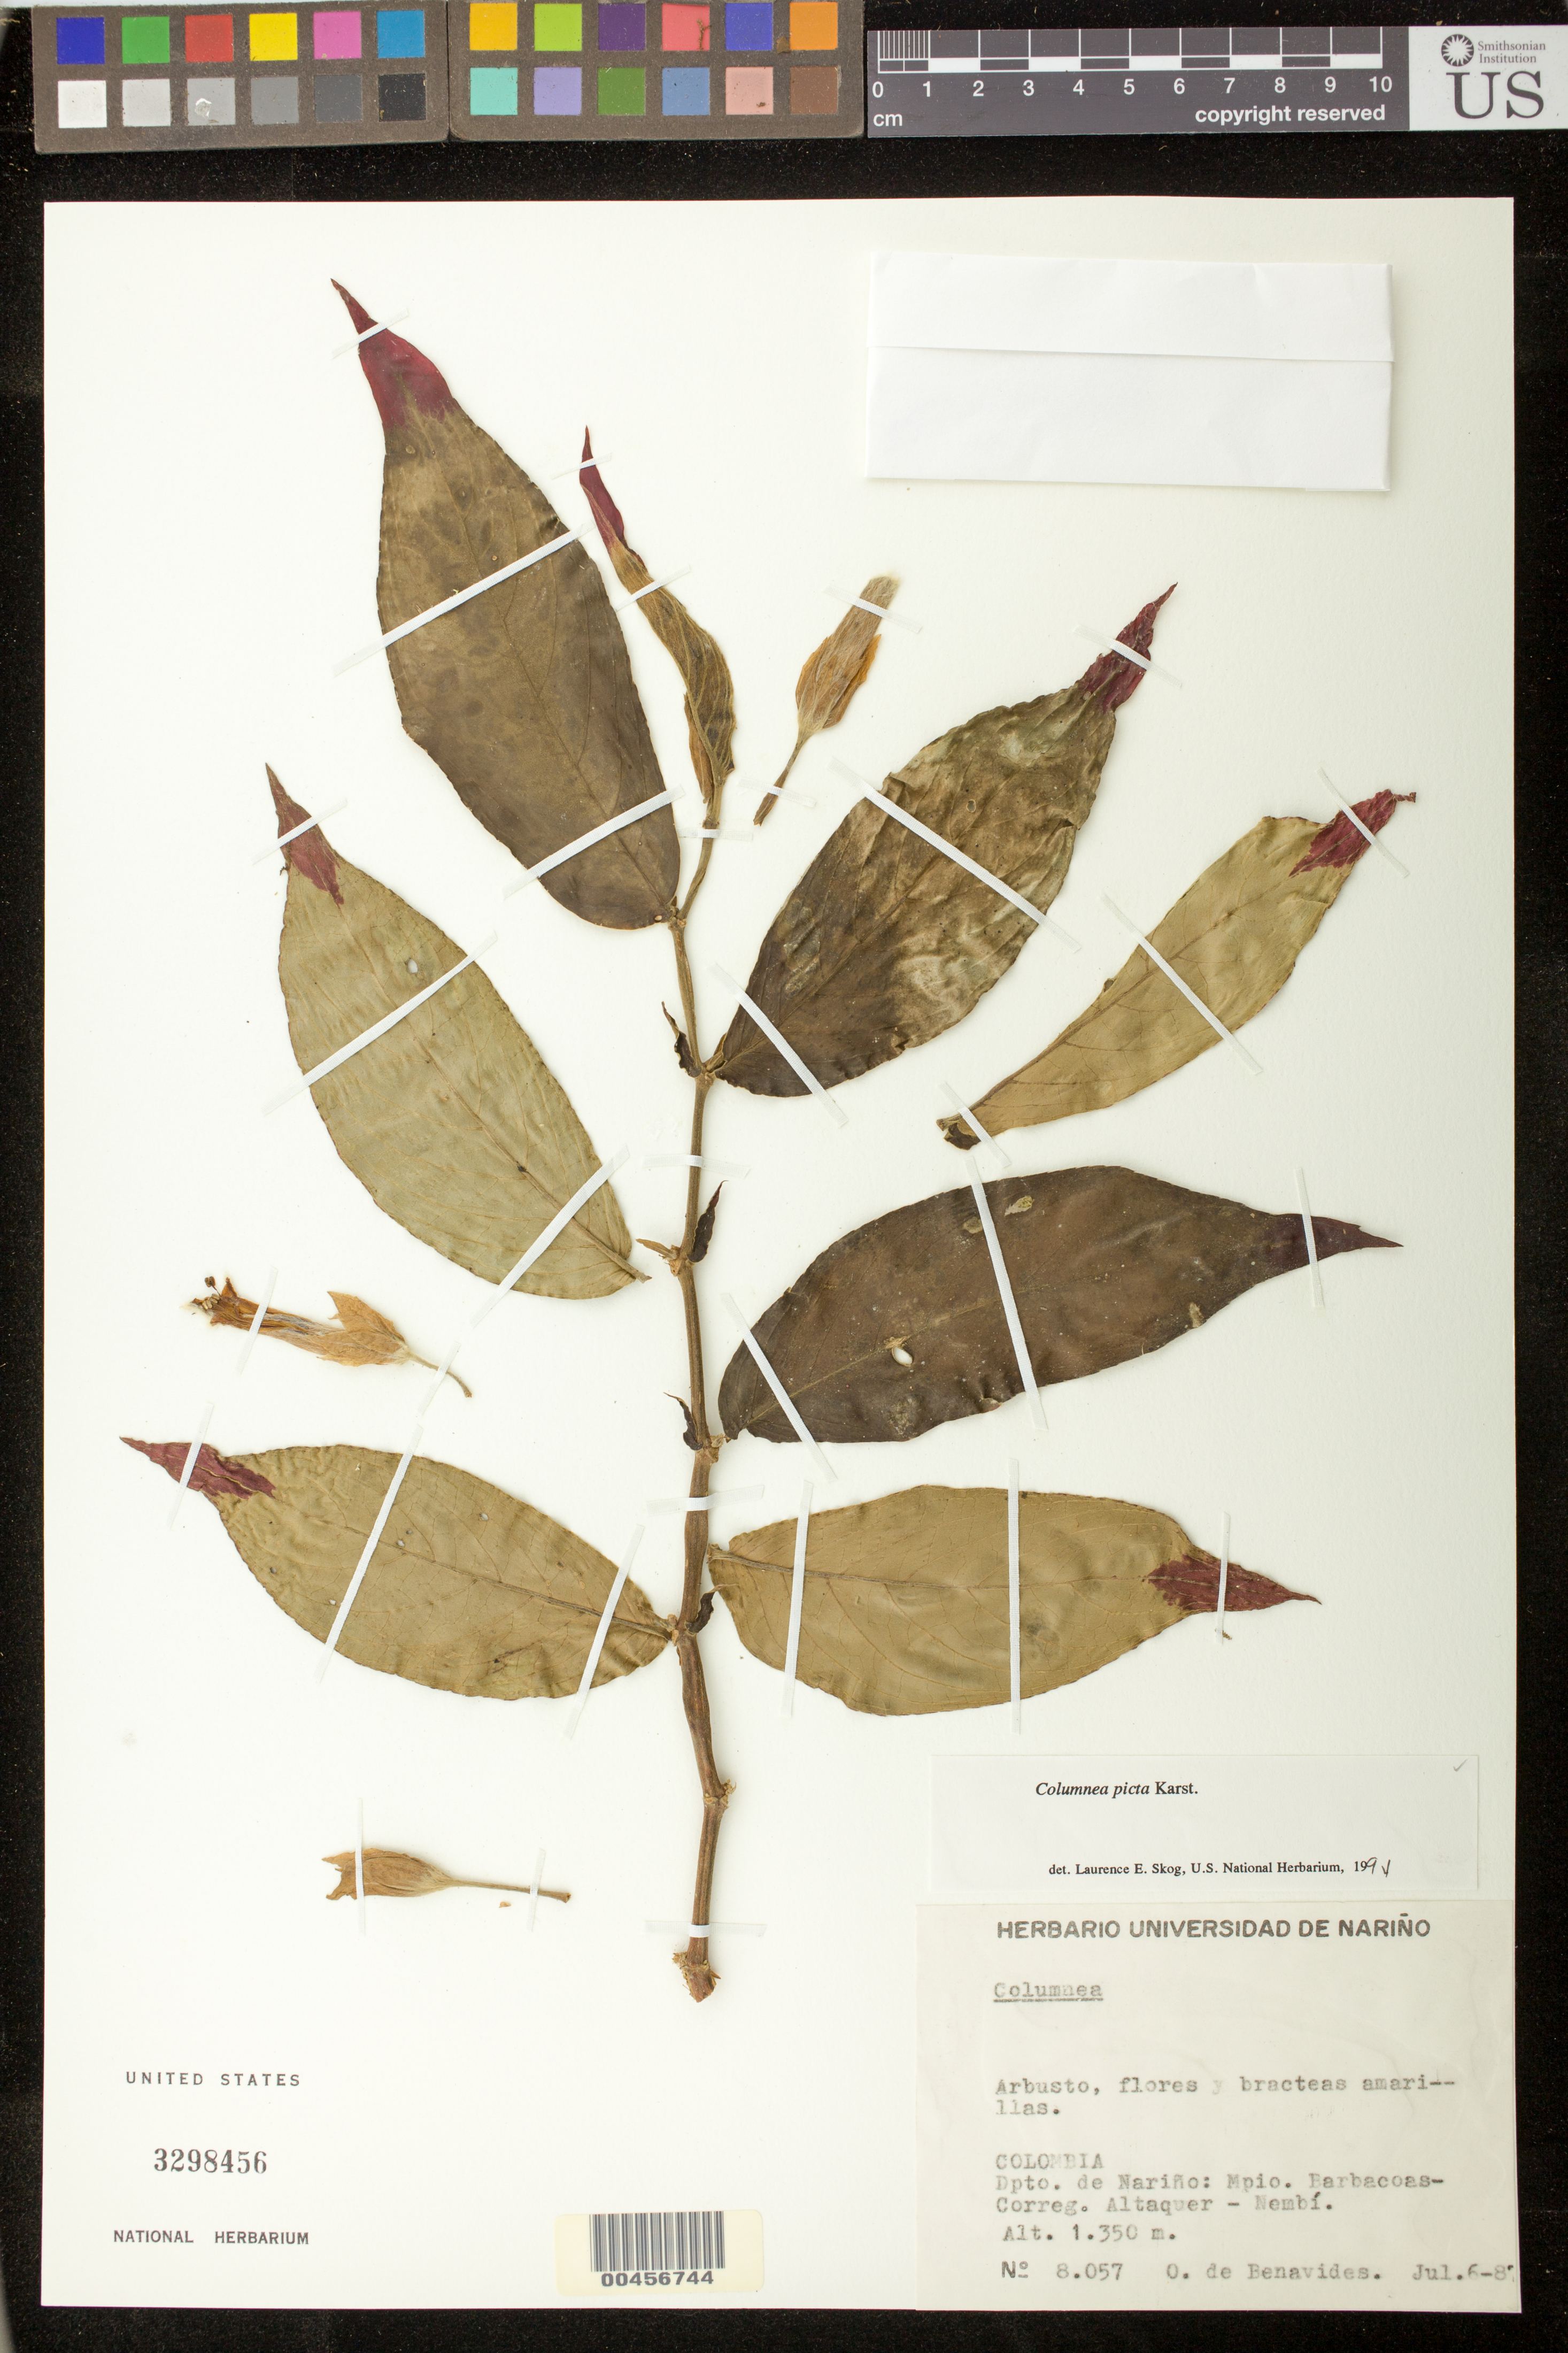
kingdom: Plantae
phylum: Tracheophyta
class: Magnoliopsida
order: Lamiales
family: Gesneriaceae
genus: Columnea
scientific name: Columnea karsteniana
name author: Singh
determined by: Skog, Laurence E.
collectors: Olga S. de Benavides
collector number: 8057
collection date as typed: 06 Jul 1987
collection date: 1987-07-06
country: Colombia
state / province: Nariño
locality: Barbacoas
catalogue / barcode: US 3298456